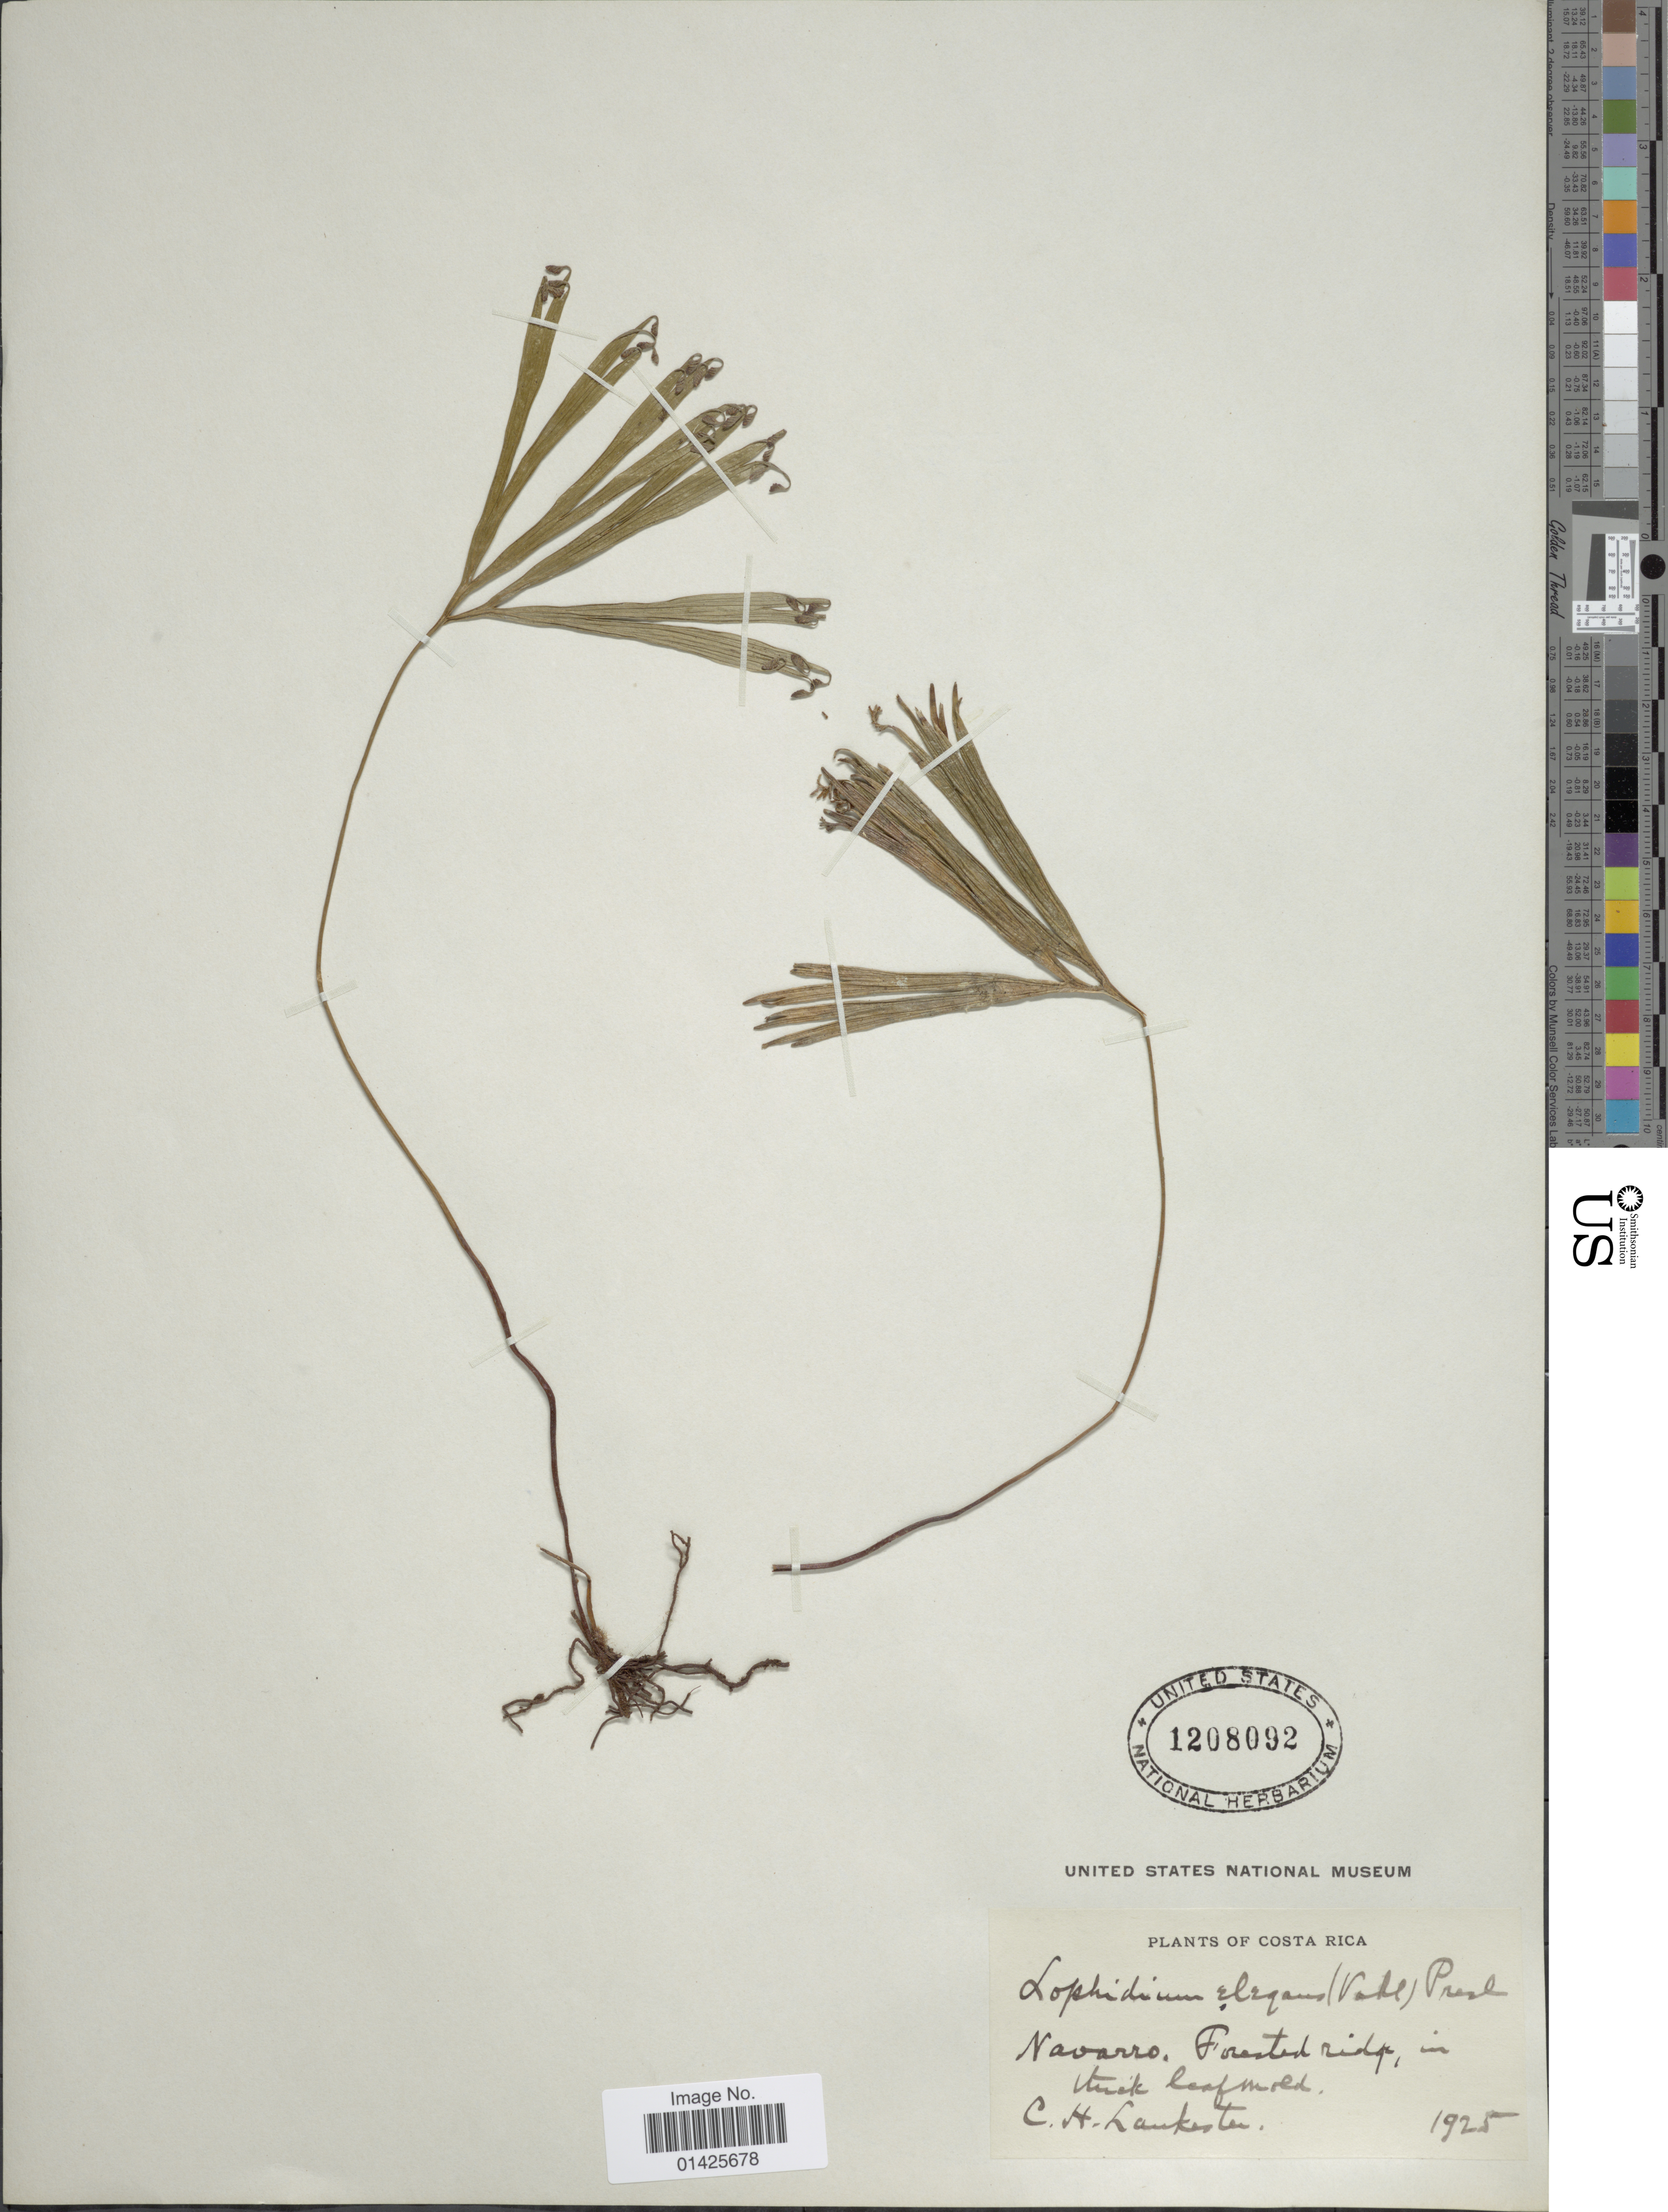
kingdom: Plantae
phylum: Tracheophyta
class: Polypodiopsida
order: Schizaeales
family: Schizaeaceae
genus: Schizaea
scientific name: Schizaea elegans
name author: (Vahl) Sw.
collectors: C. Laukesten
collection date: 1925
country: Costa Rica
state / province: Cartago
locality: Navarro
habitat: Forested ridge, in trunk leafmold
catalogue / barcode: US 1208092